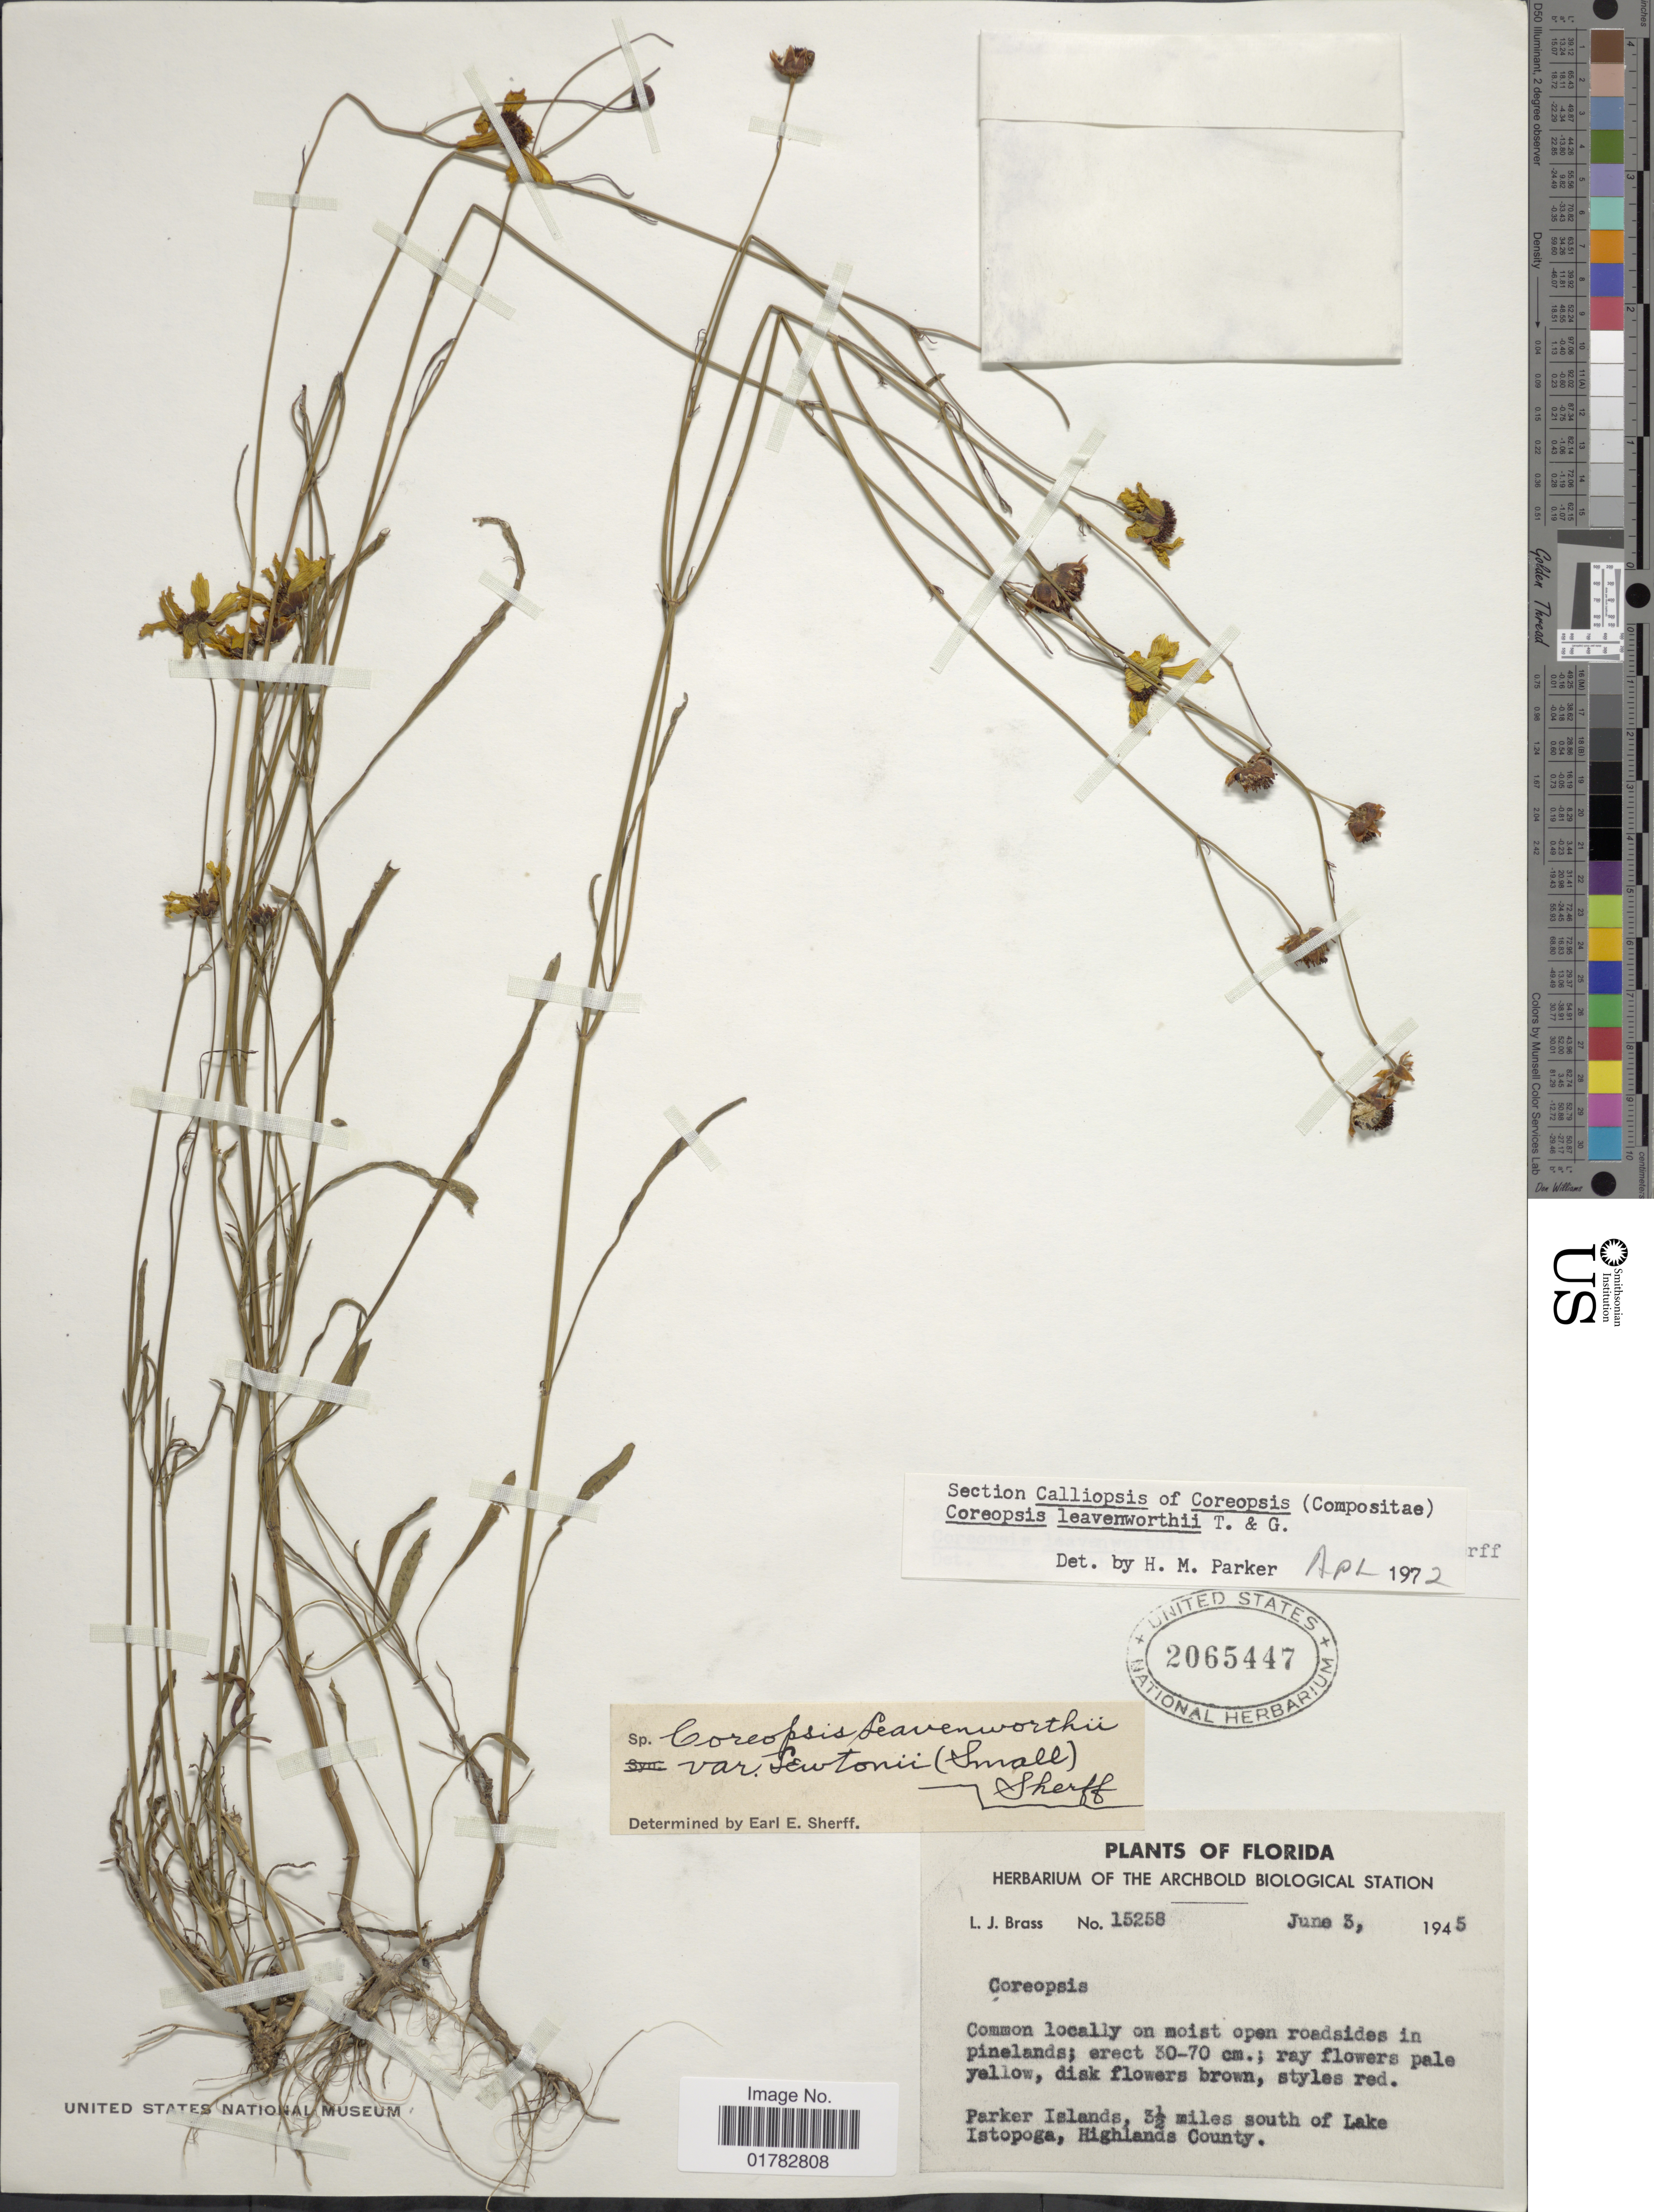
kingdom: Plantae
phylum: Tracheophyta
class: Magnoliopsida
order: Asterales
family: Asteraceae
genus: Coreopsis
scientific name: Coreopsis leavenworthii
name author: Torr. & A. Gray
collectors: L. J. Brass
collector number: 15258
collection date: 1945-06-03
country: United States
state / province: Florida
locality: Parker Islands, 3½ miles south of Lake Istopoga, Highlands County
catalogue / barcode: US 2065447